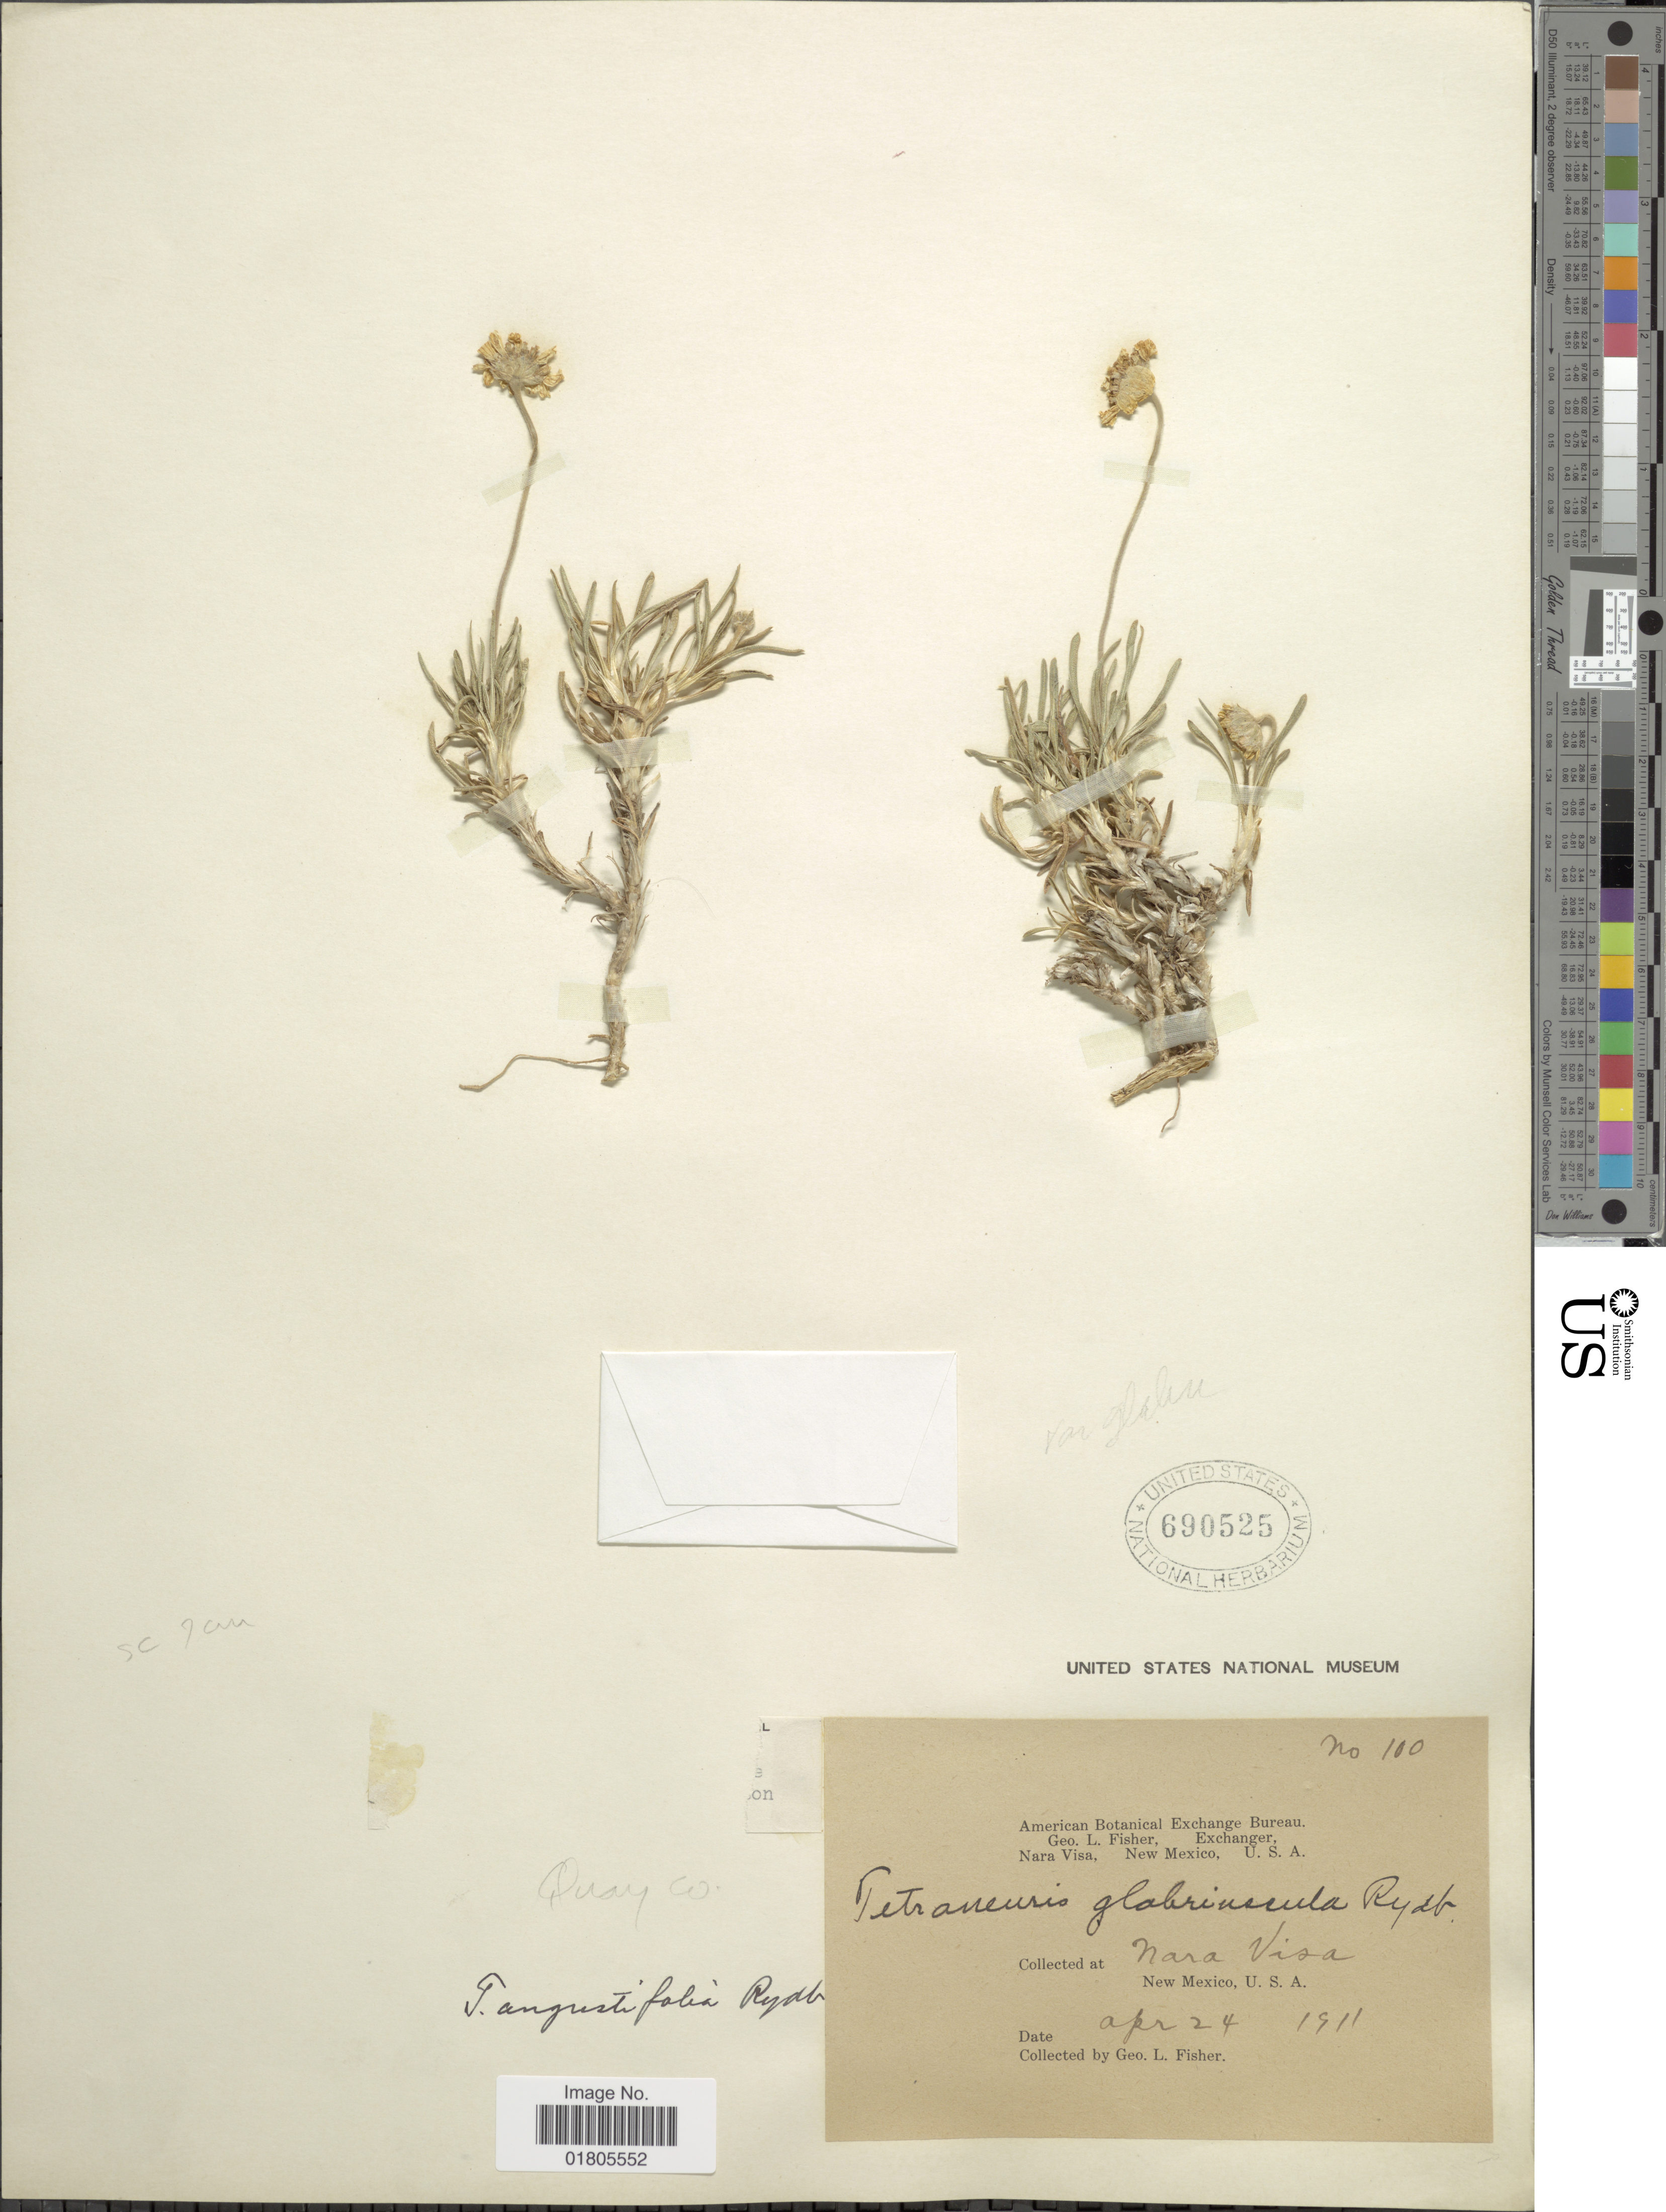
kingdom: Plantae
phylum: Tracheophyta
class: Magnoliopsida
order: Asterales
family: Asteraceae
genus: Actinea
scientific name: Actinea scaposa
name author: (DC.) Kuntze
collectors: G. L. Fisher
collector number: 100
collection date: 1911-04-24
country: United States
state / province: New Mexico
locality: Nara Visa. Quay Co.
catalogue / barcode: US 690525